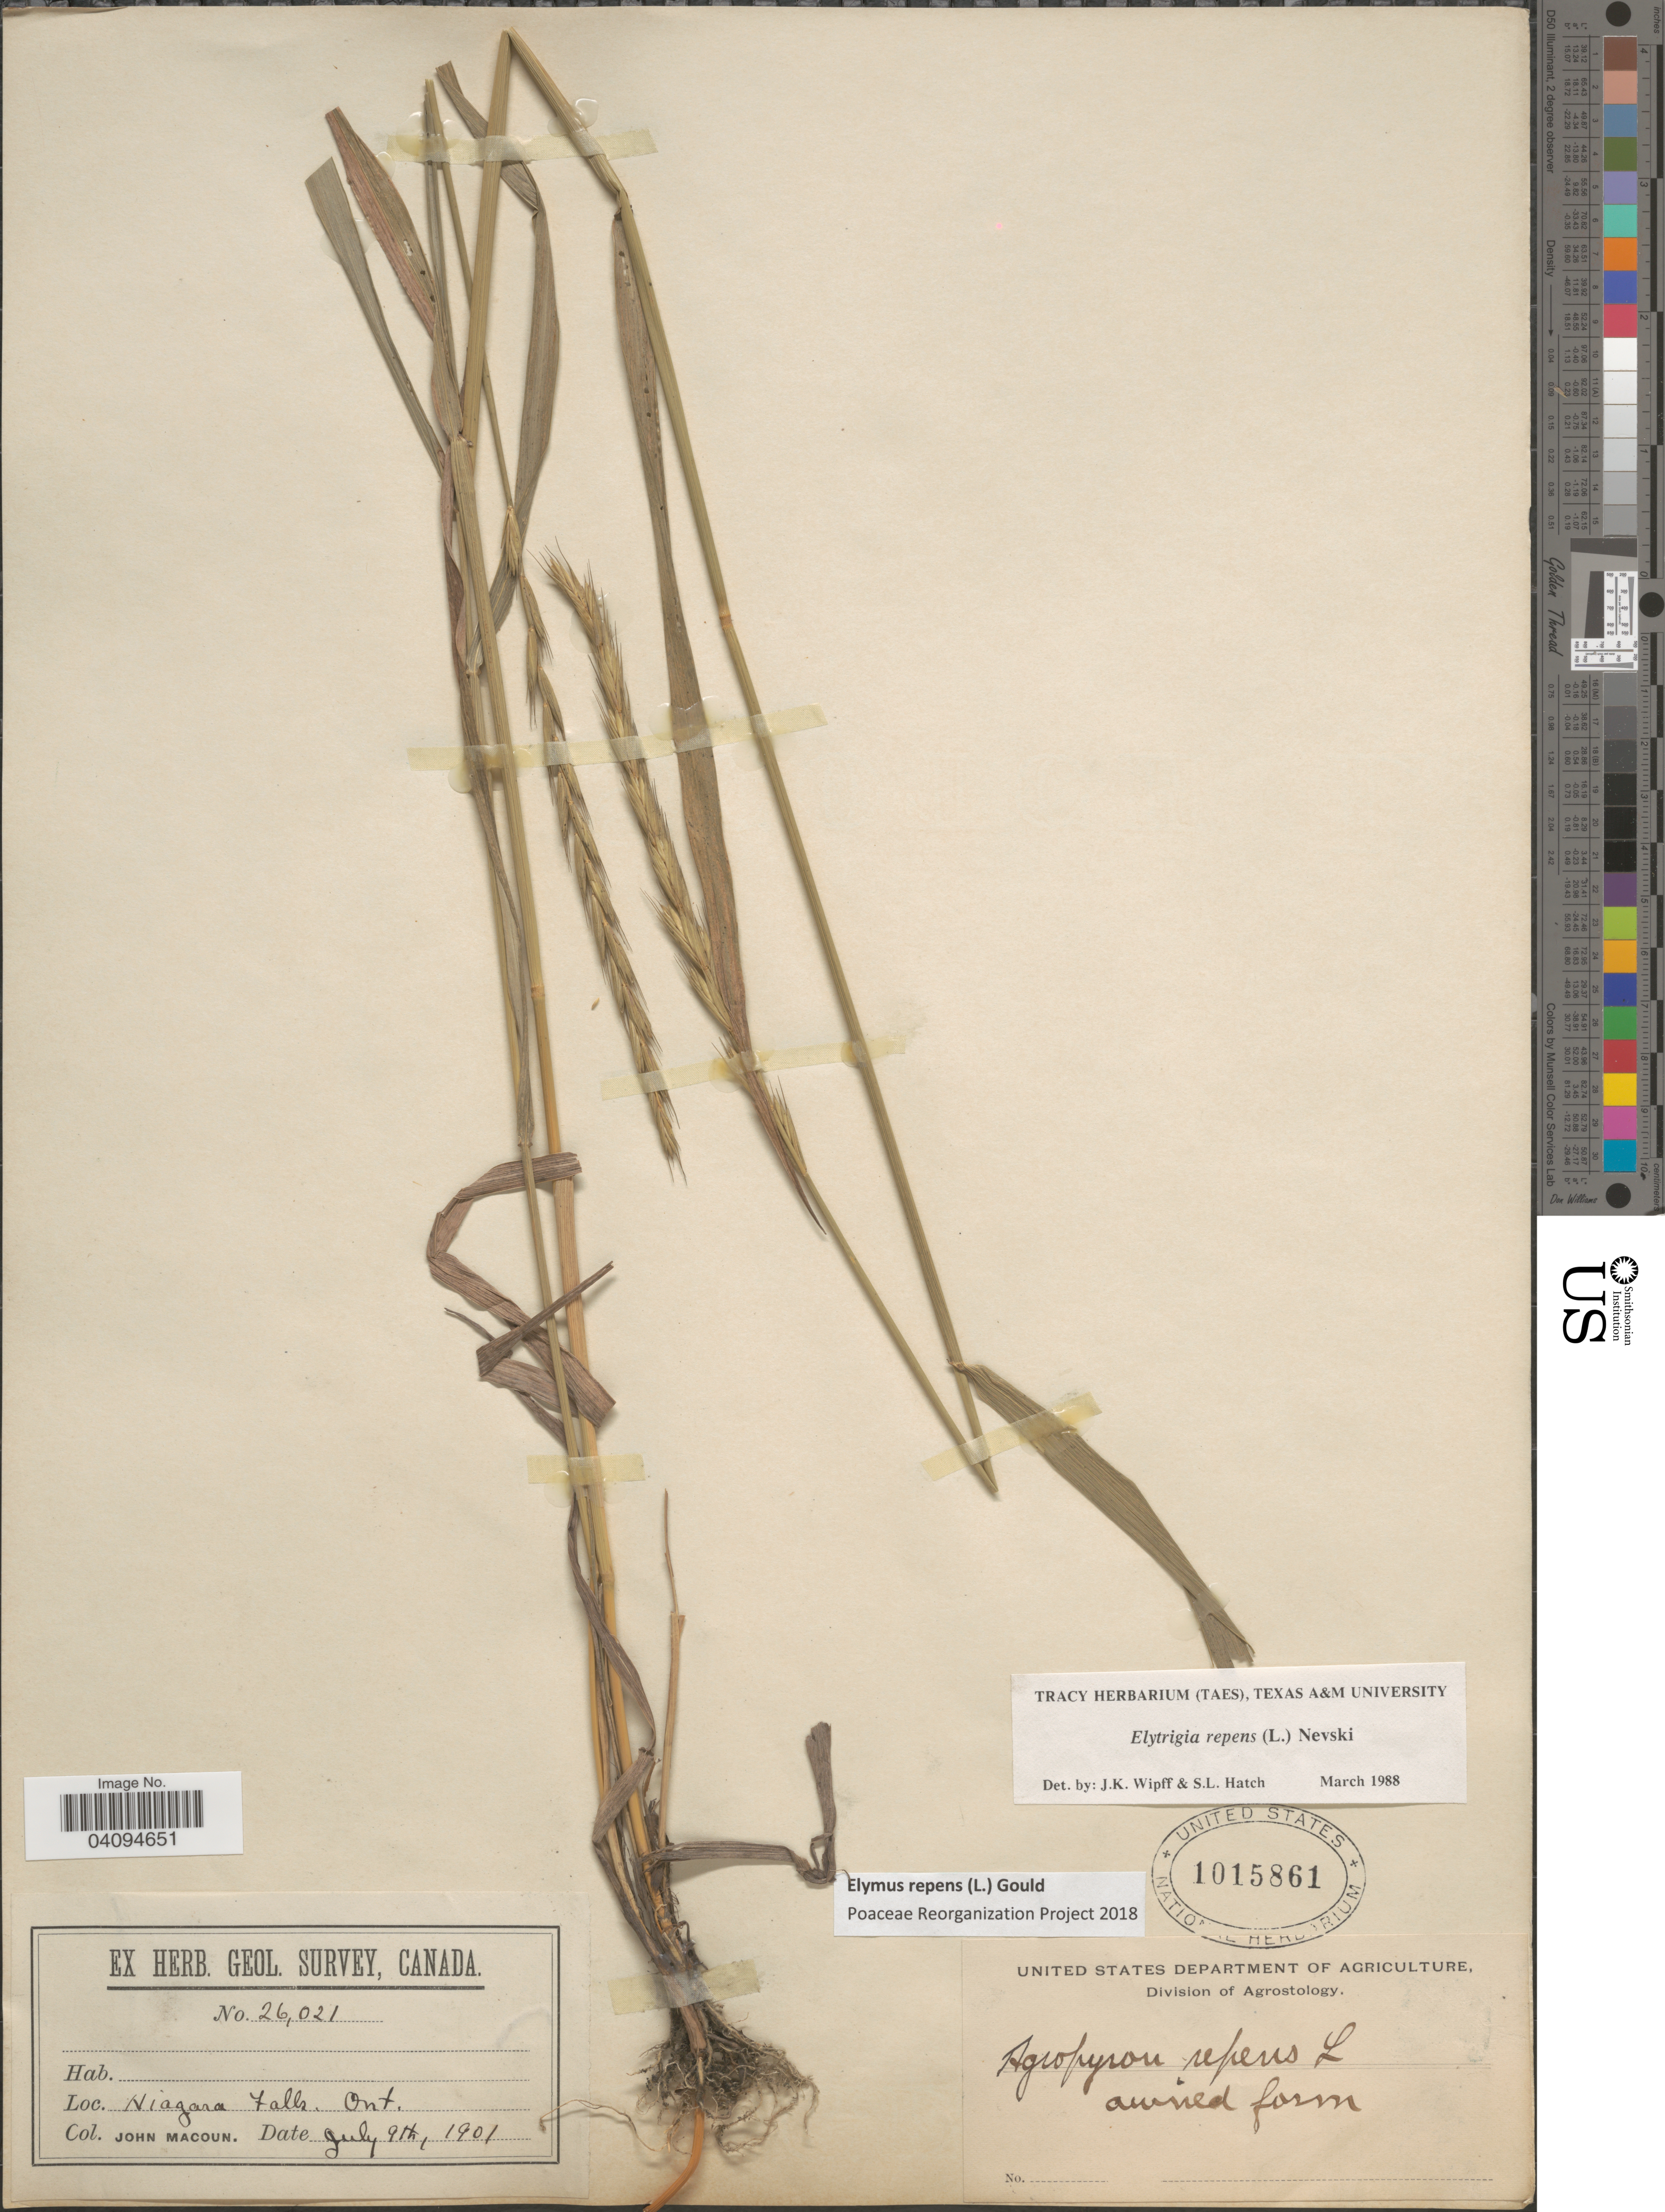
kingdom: Plantae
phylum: Tracheophyta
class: Liliopsida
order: Poales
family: Poaceae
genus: Elymus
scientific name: Elymus repens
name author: (L.) Gould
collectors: J. Macoun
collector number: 26021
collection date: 1901-07-09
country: Canada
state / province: Ontario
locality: Niagara Falls.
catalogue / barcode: US 1015861